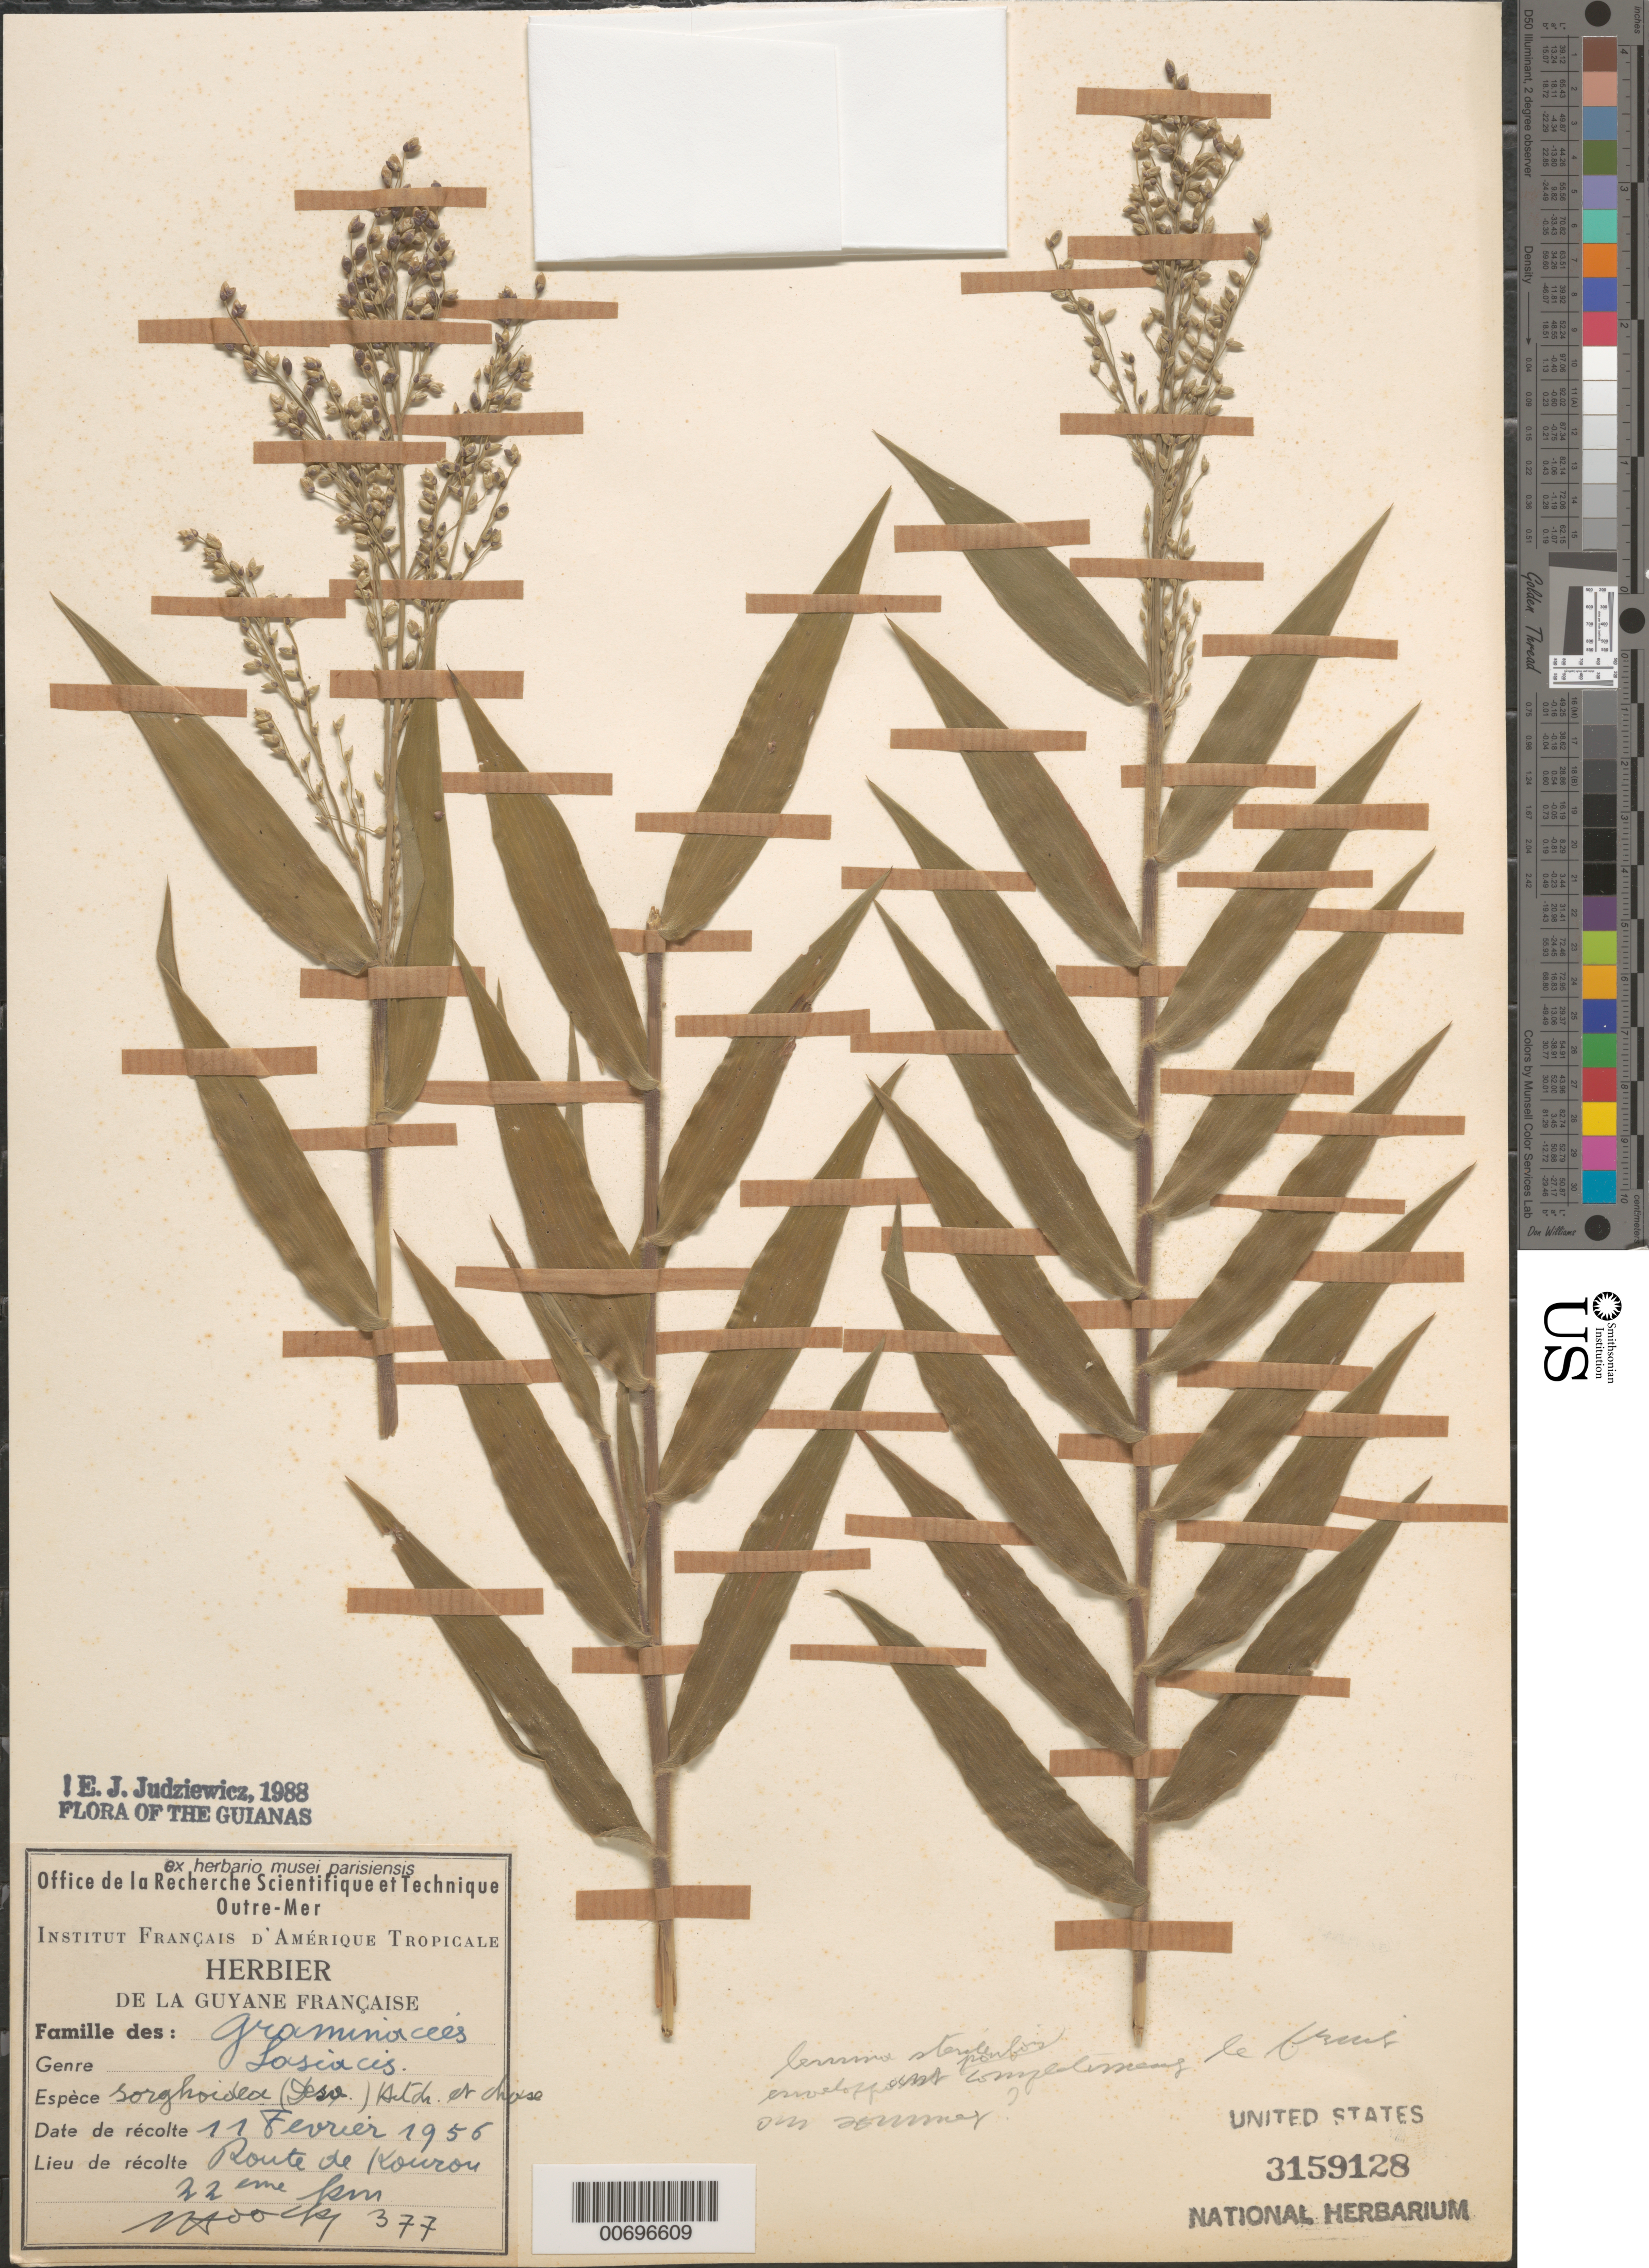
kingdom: Plantae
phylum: Tracheophyta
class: Liliopsida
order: Poales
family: Poaceae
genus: Lasiacis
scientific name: Lasiacis sorghoidea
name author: (Desv. ex Ham.) Hitchc. & Chase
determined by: Judziewicz, E. J.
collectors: J. Hoock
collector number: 377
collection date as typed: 11-Feb-56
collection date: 1956-02-11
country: French Guiana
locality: Route de Kourou, 22 km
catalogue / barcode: US 3159128